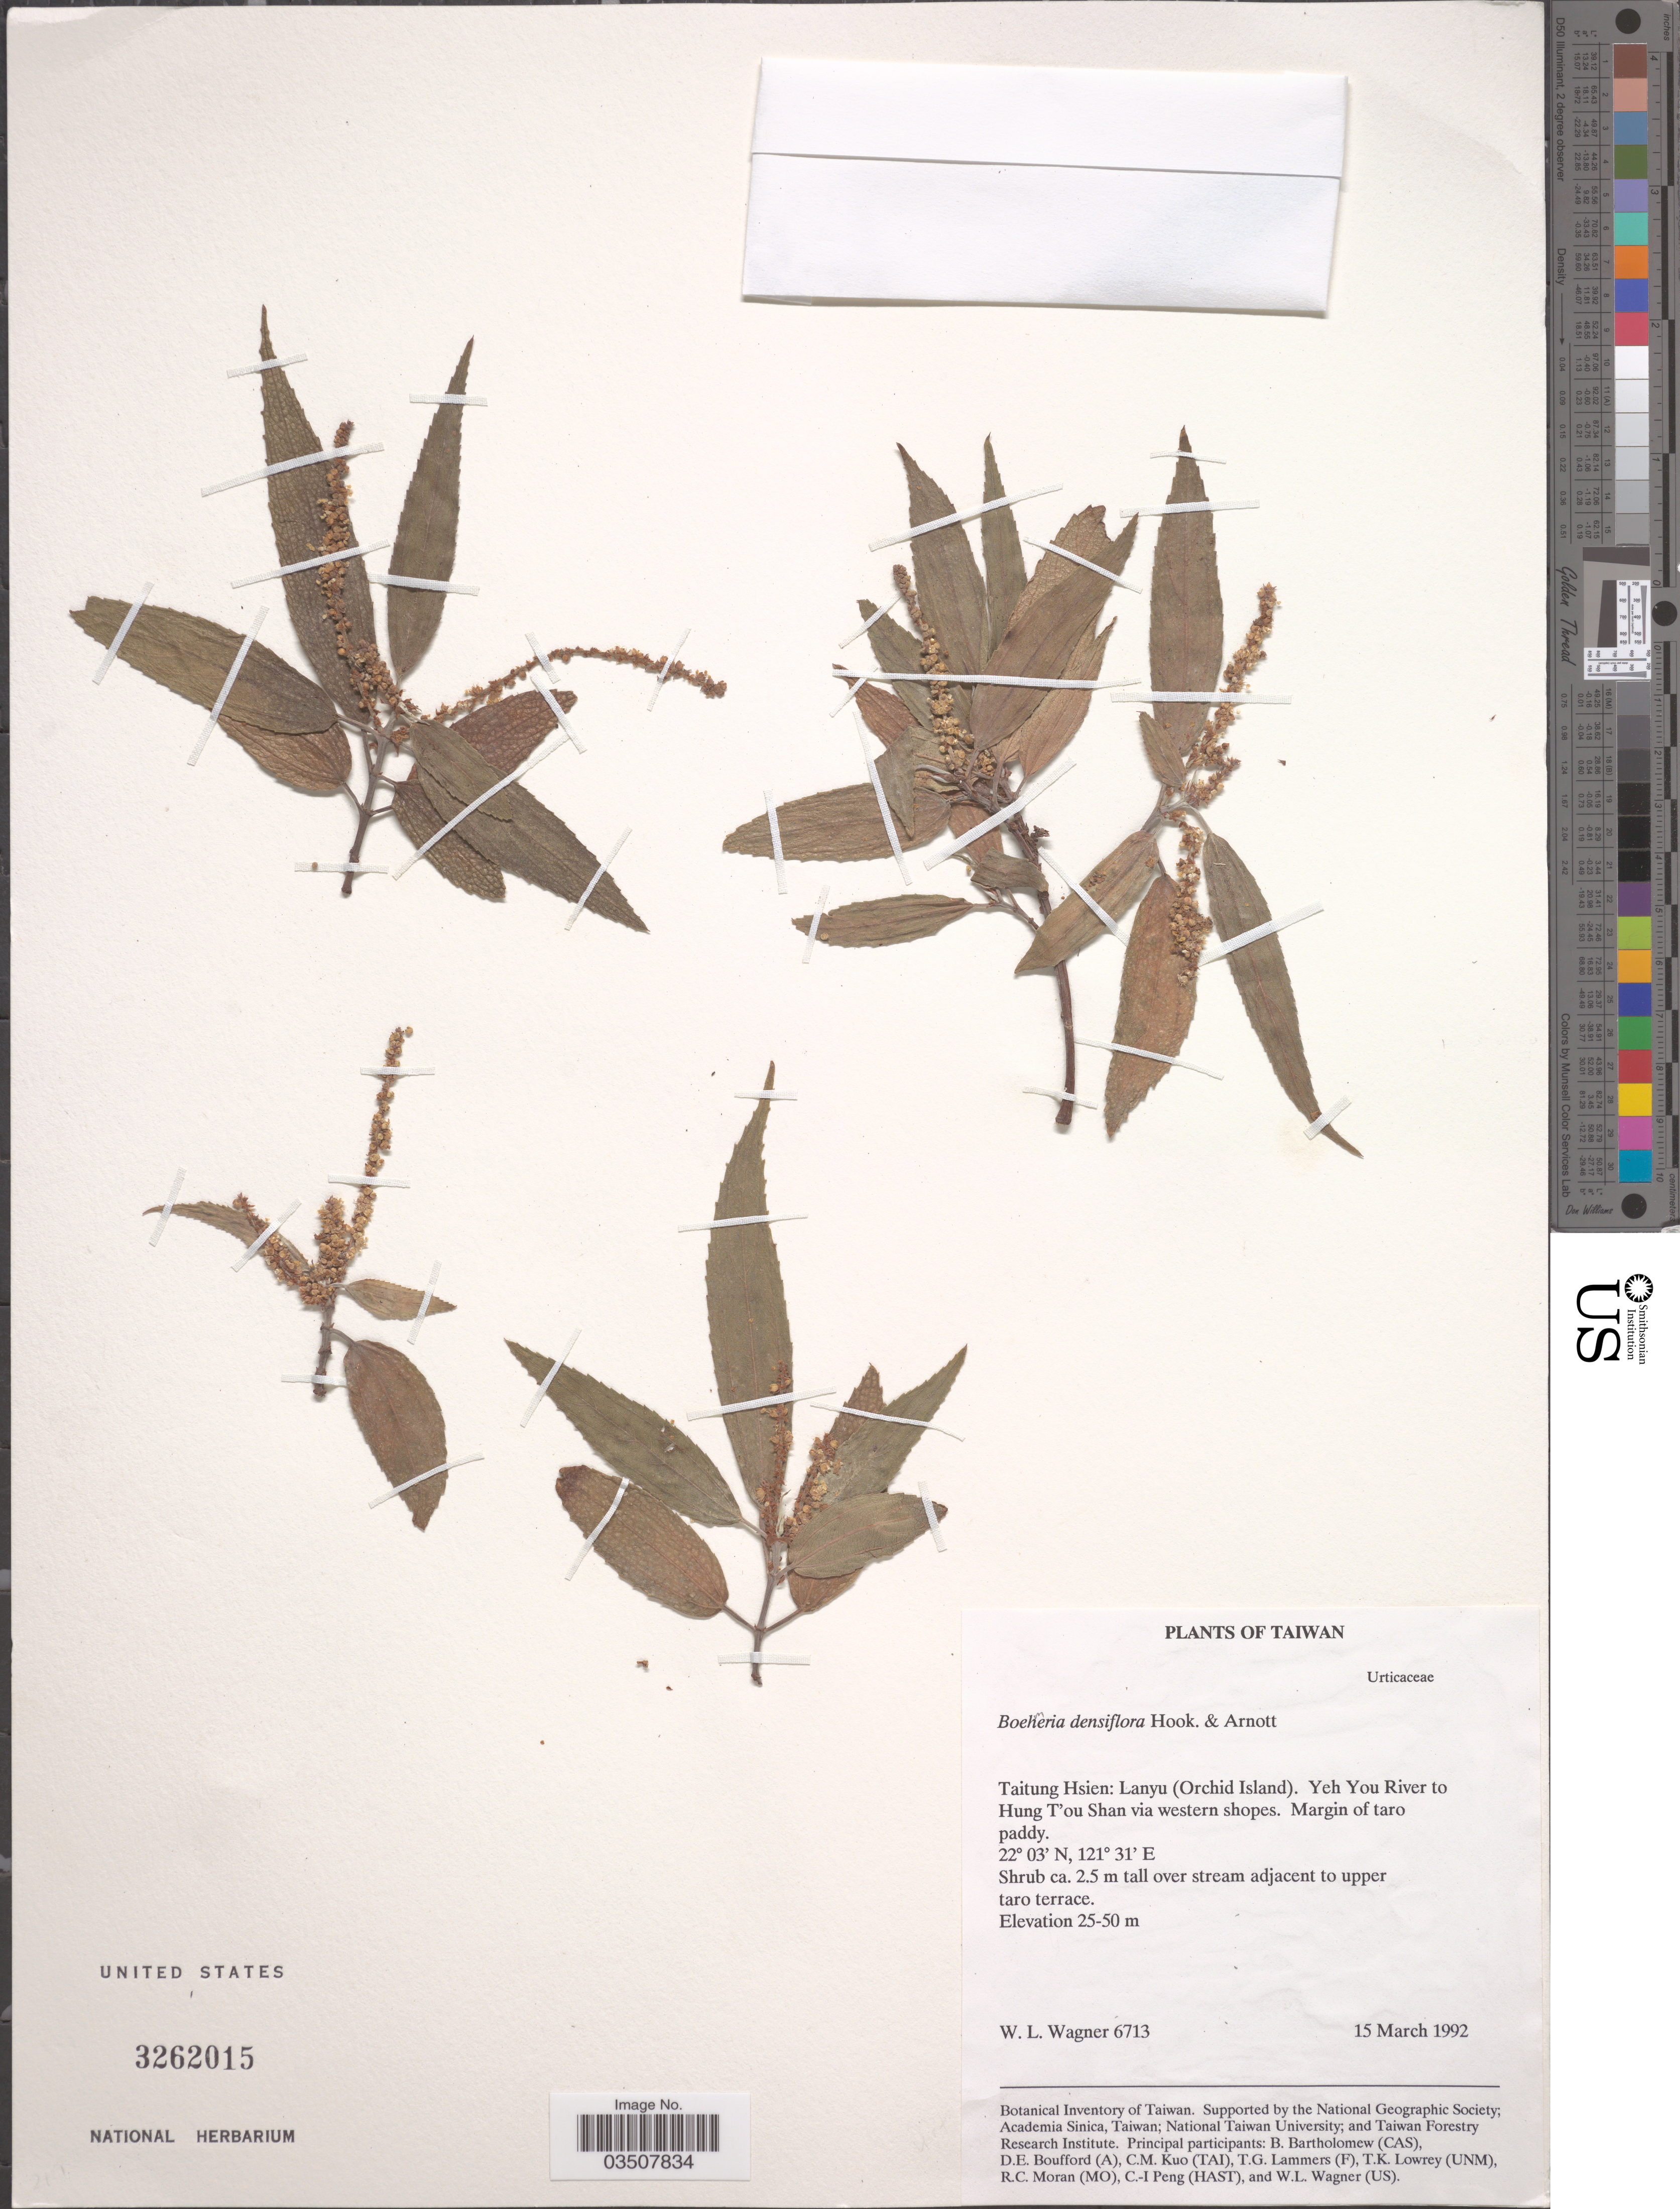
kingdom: Plantae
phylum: Tracheophyta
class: Magnoliopsida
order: Rosales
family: Urticaceae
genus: Boehmeria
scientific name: Boehmeria densiflora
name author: Hook. & Arn.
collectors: W. L. Wagner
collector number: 6713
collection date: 1992-03-15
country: Taiwan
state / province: Taitung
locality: Taitung Hsien: Lanyu (Orchid Island). Yeh You River to Hung T'ou Shan via western shopes. Margin of taro paddy.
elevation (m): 25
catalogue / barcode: US 3262015